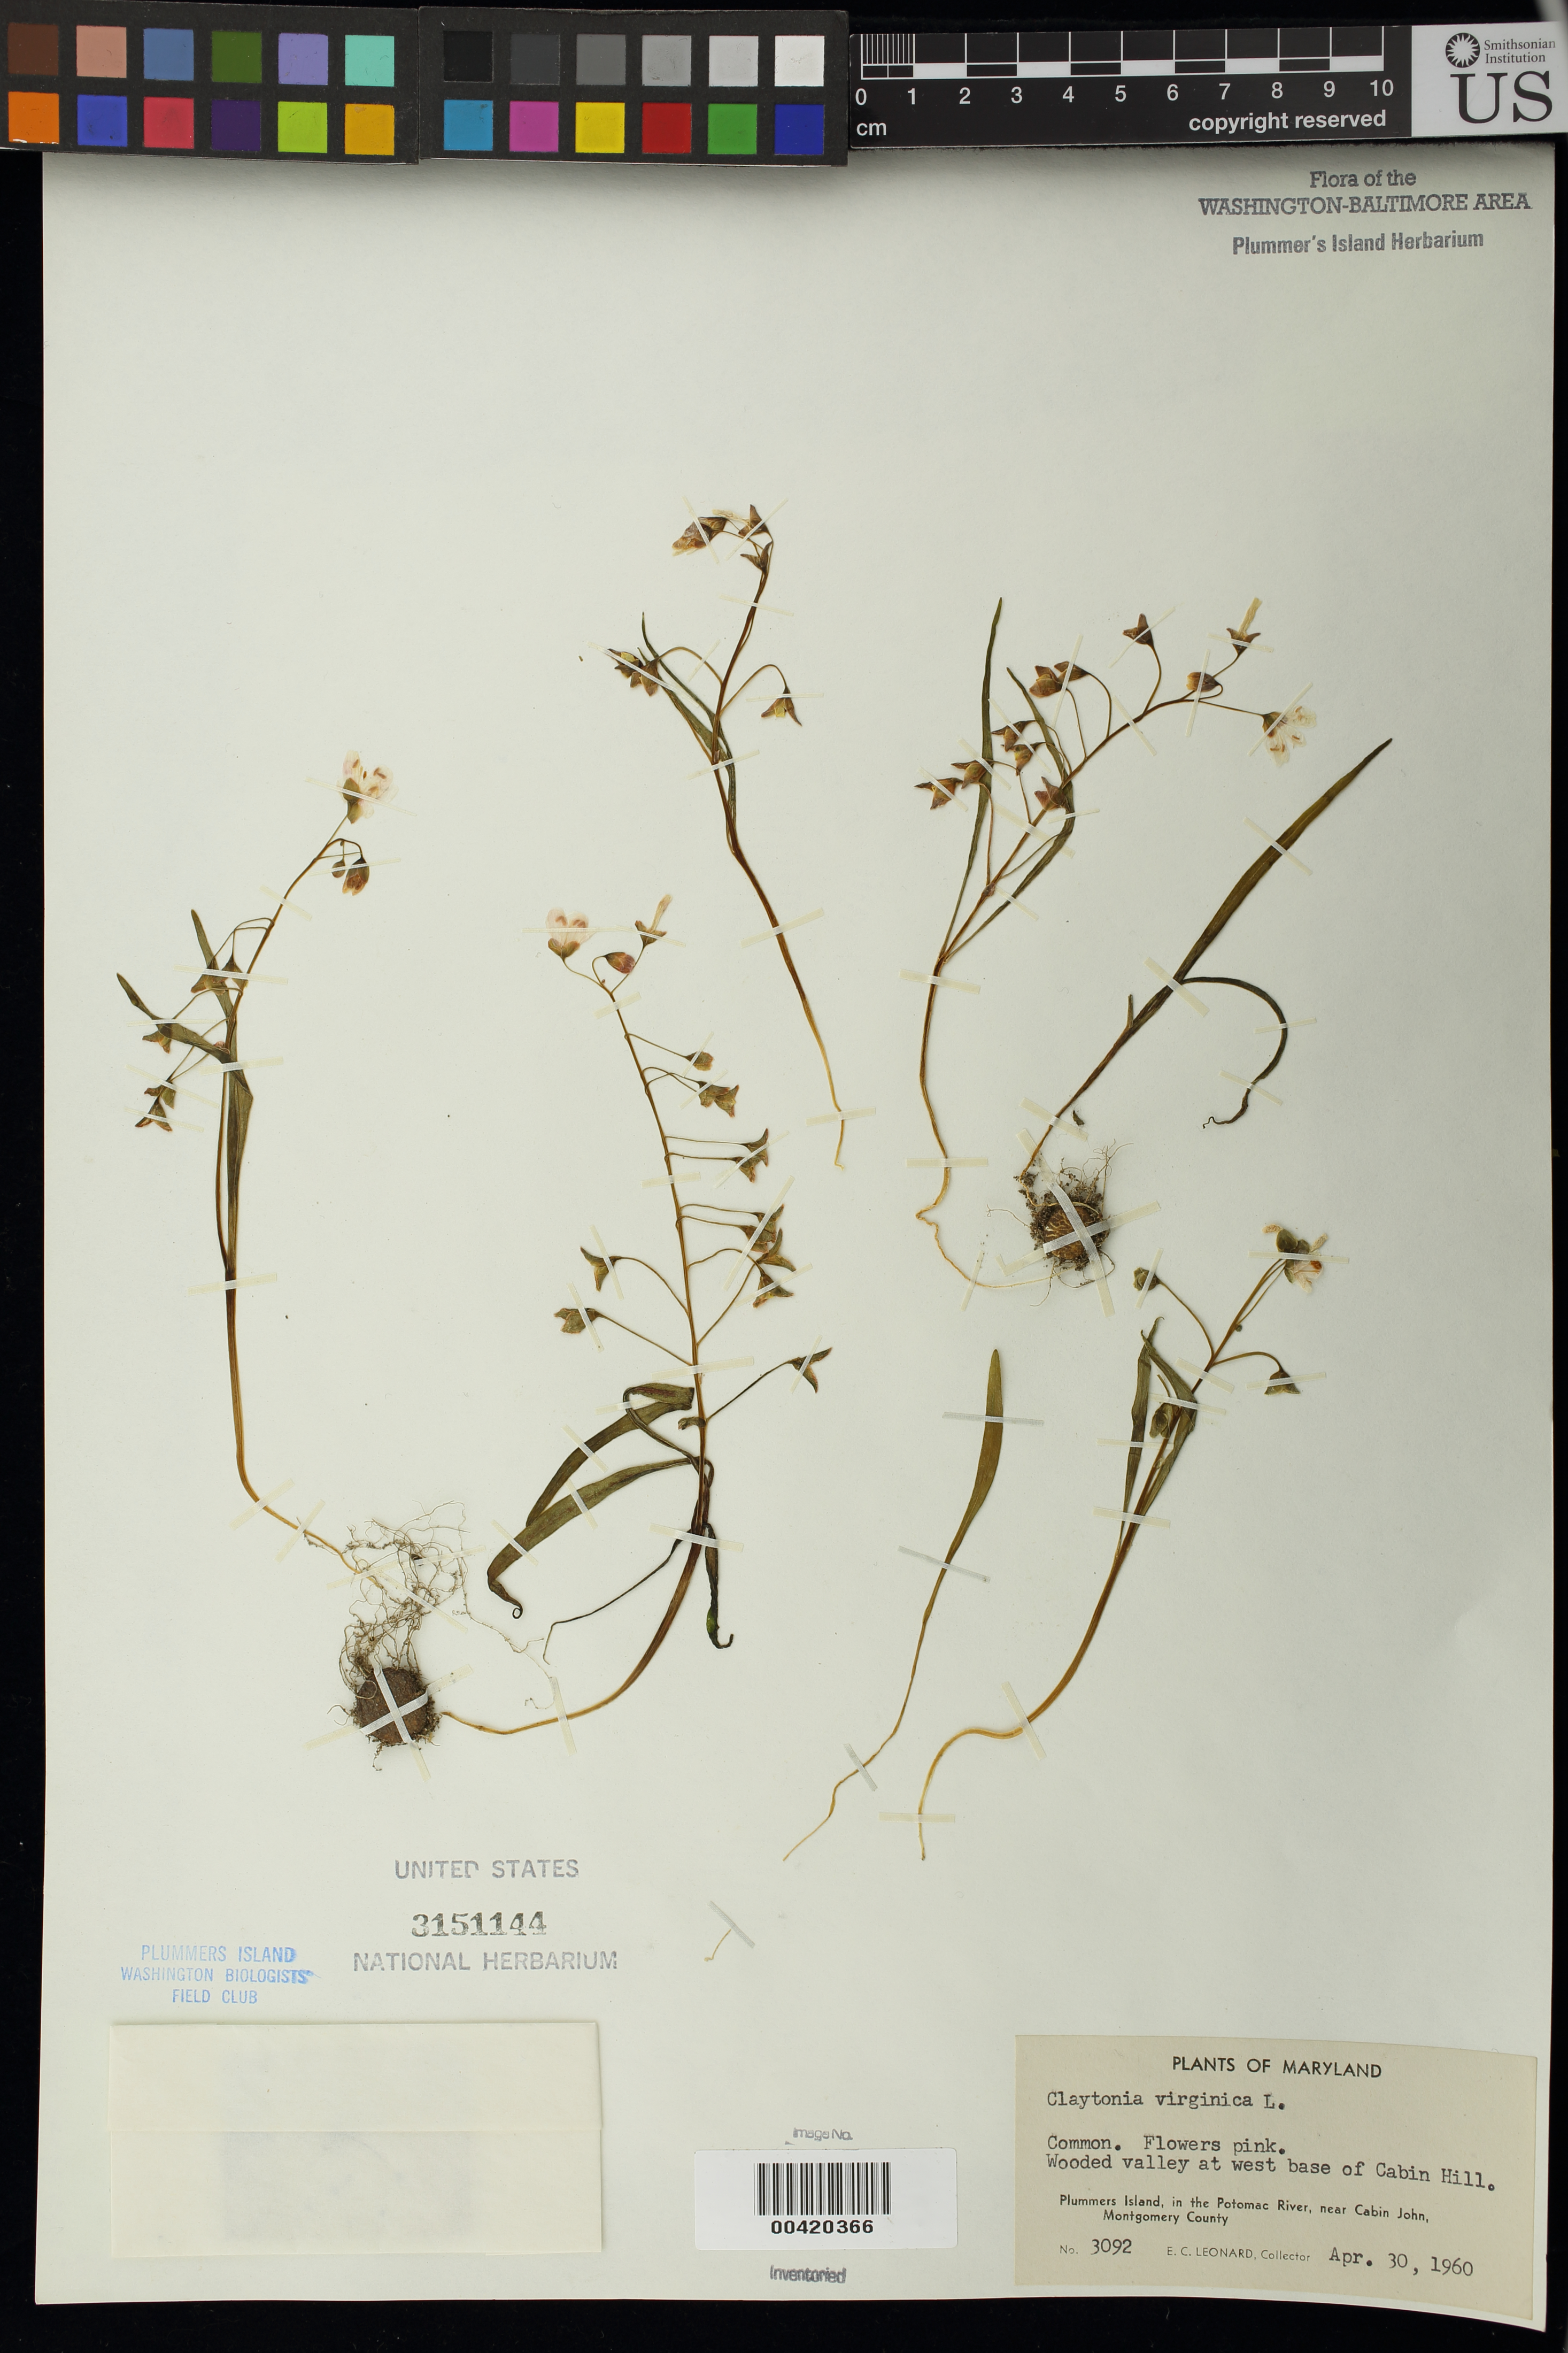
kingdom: Plantae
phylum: Tracheophyta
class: Magnoliopsida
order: Caryophyllales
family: Montiaceae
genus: Claytonia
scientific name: Claytonia virginica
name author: L.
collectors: E. C. Leonard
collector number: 3092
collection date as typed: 30 Apr 1960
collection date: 1960-04-30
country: United States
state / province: Maryland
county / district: Montgomery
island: Plummers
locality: Plummer's Island; west base of Cabin Hill C. & O. Canal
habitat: Wooded valley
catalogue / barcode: US 3151144